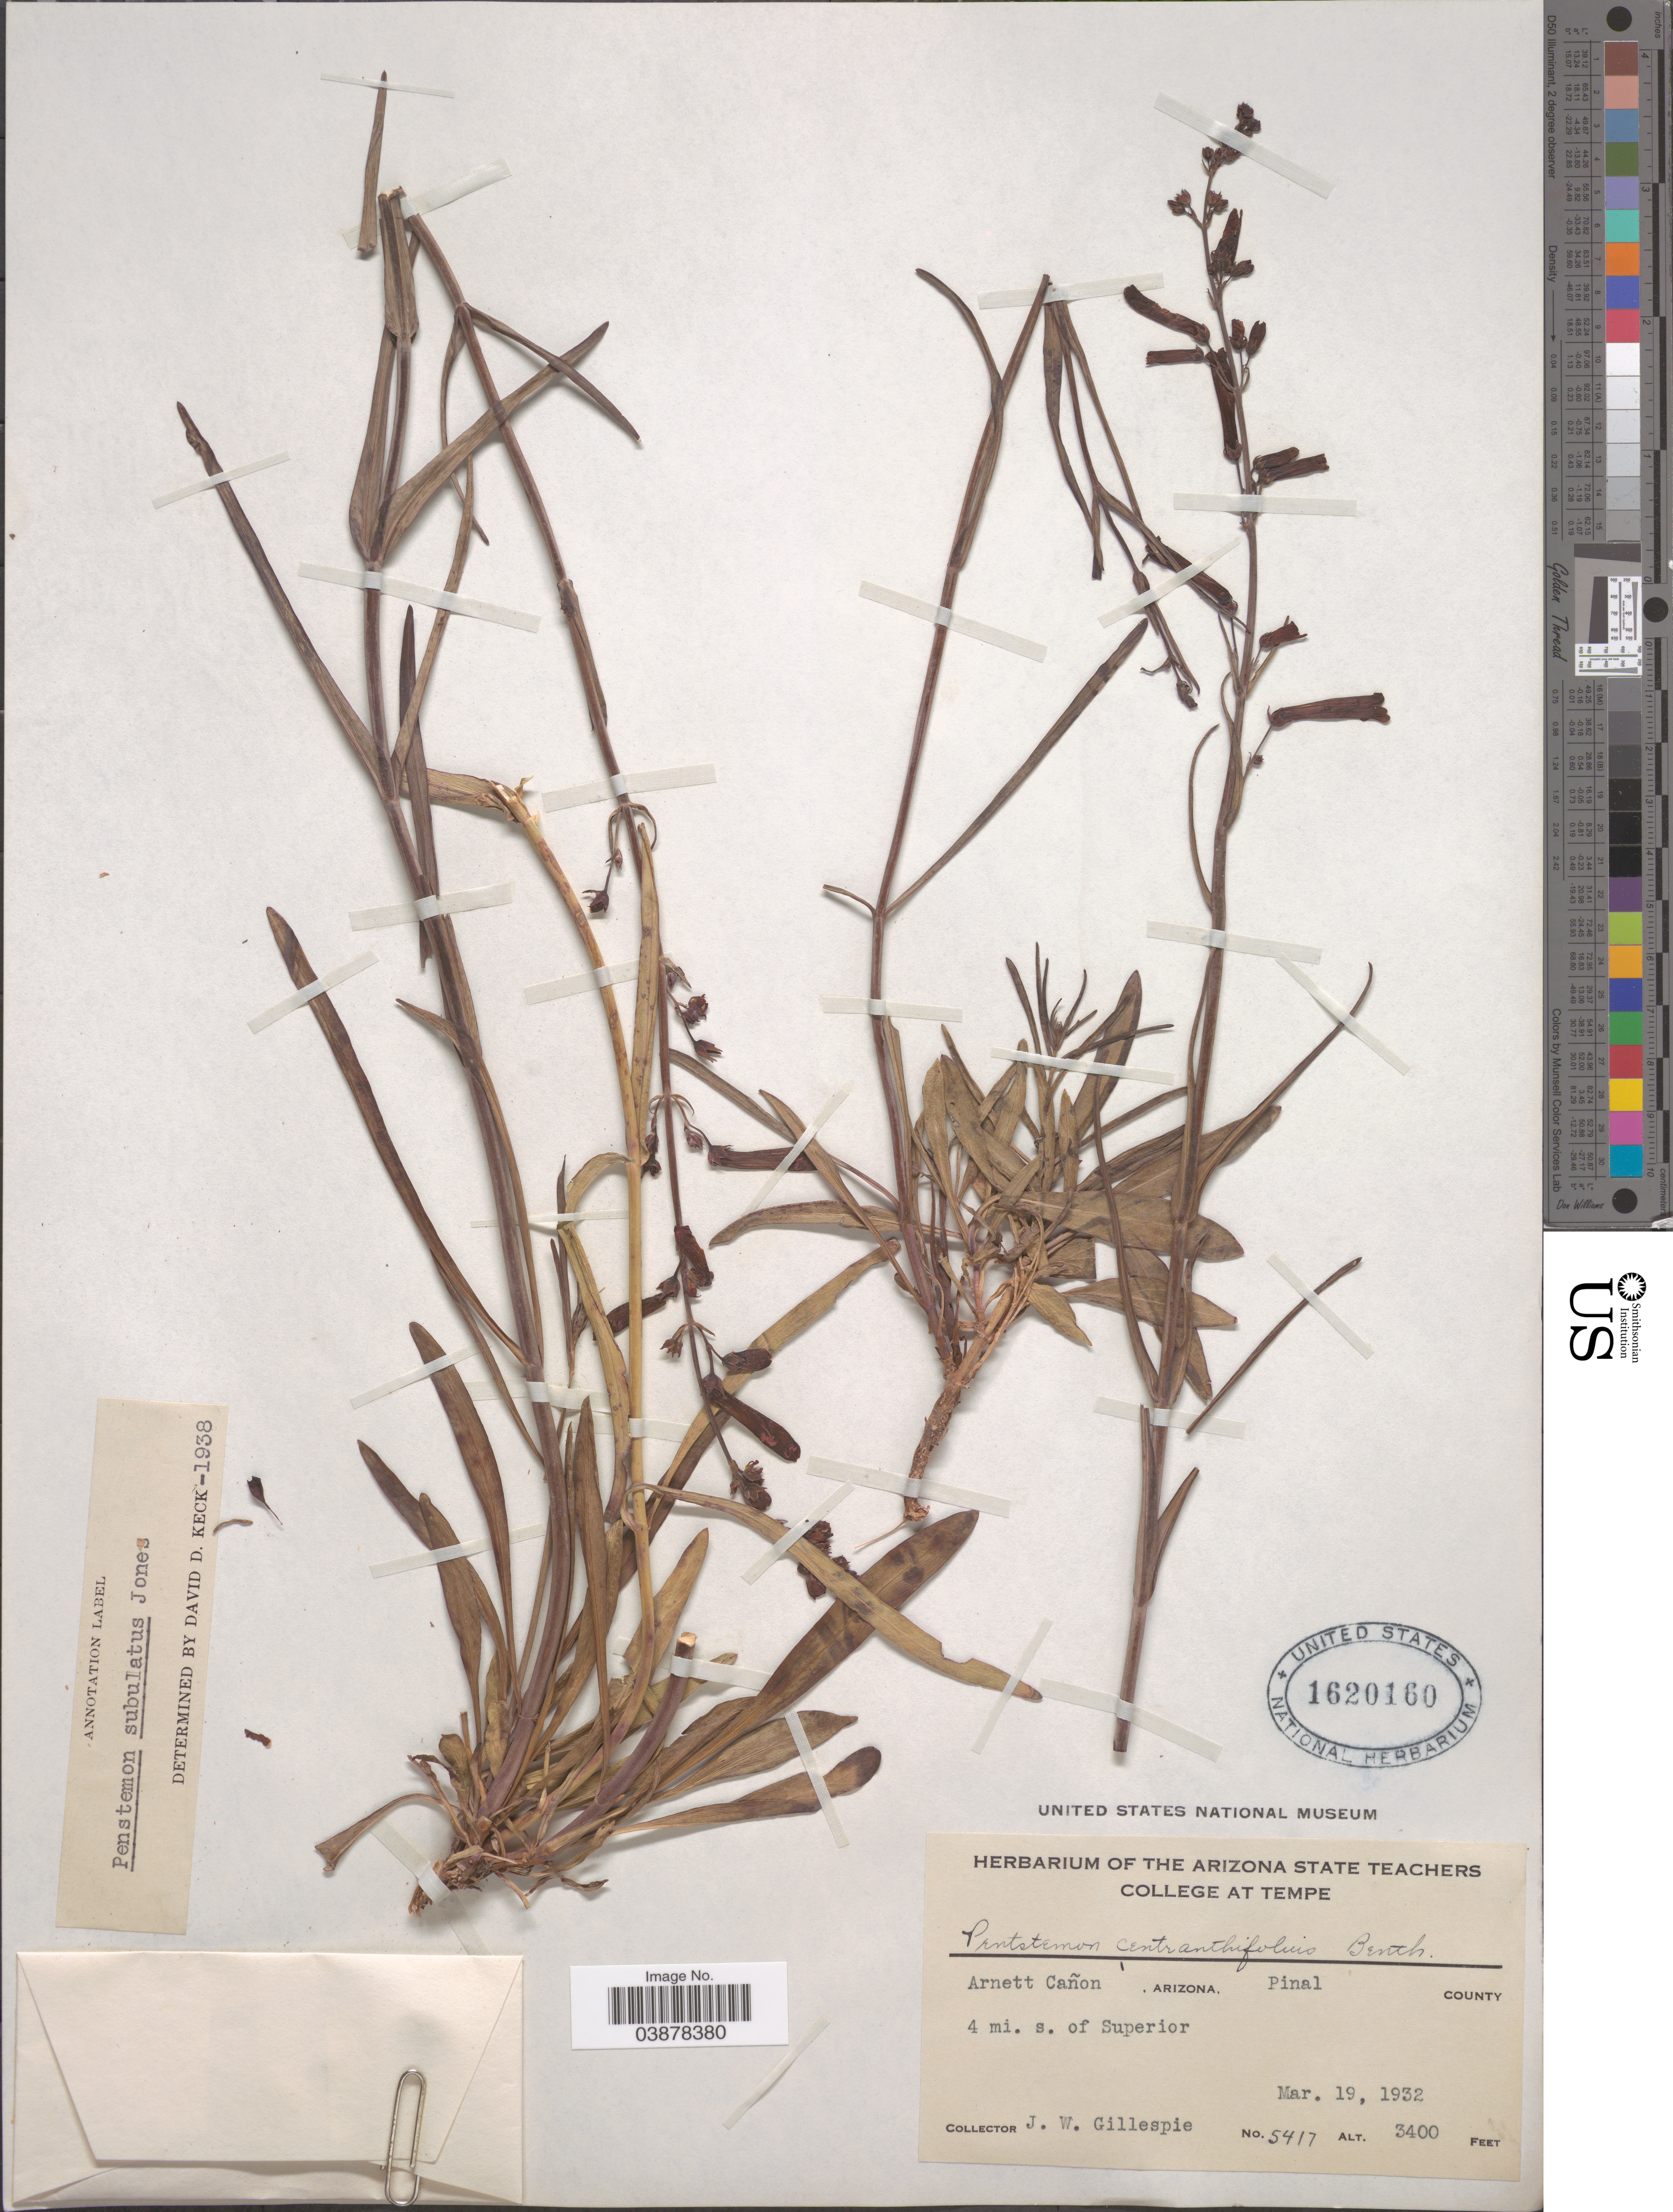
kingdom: Plantae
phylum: Tracheophyta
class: Magnoliopsida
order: Lamiales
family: Plantaginaceae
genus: Penstemon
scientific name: Penstemon subulatus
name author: M.E. Jones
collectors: J. W. Gillespie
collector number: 5417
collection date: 1932-03-19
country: United States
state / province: Arizona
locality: Arnett Cañon. Pinal County. 4 mi. s. of Superior.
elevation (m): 1036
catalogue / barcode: US 1620160